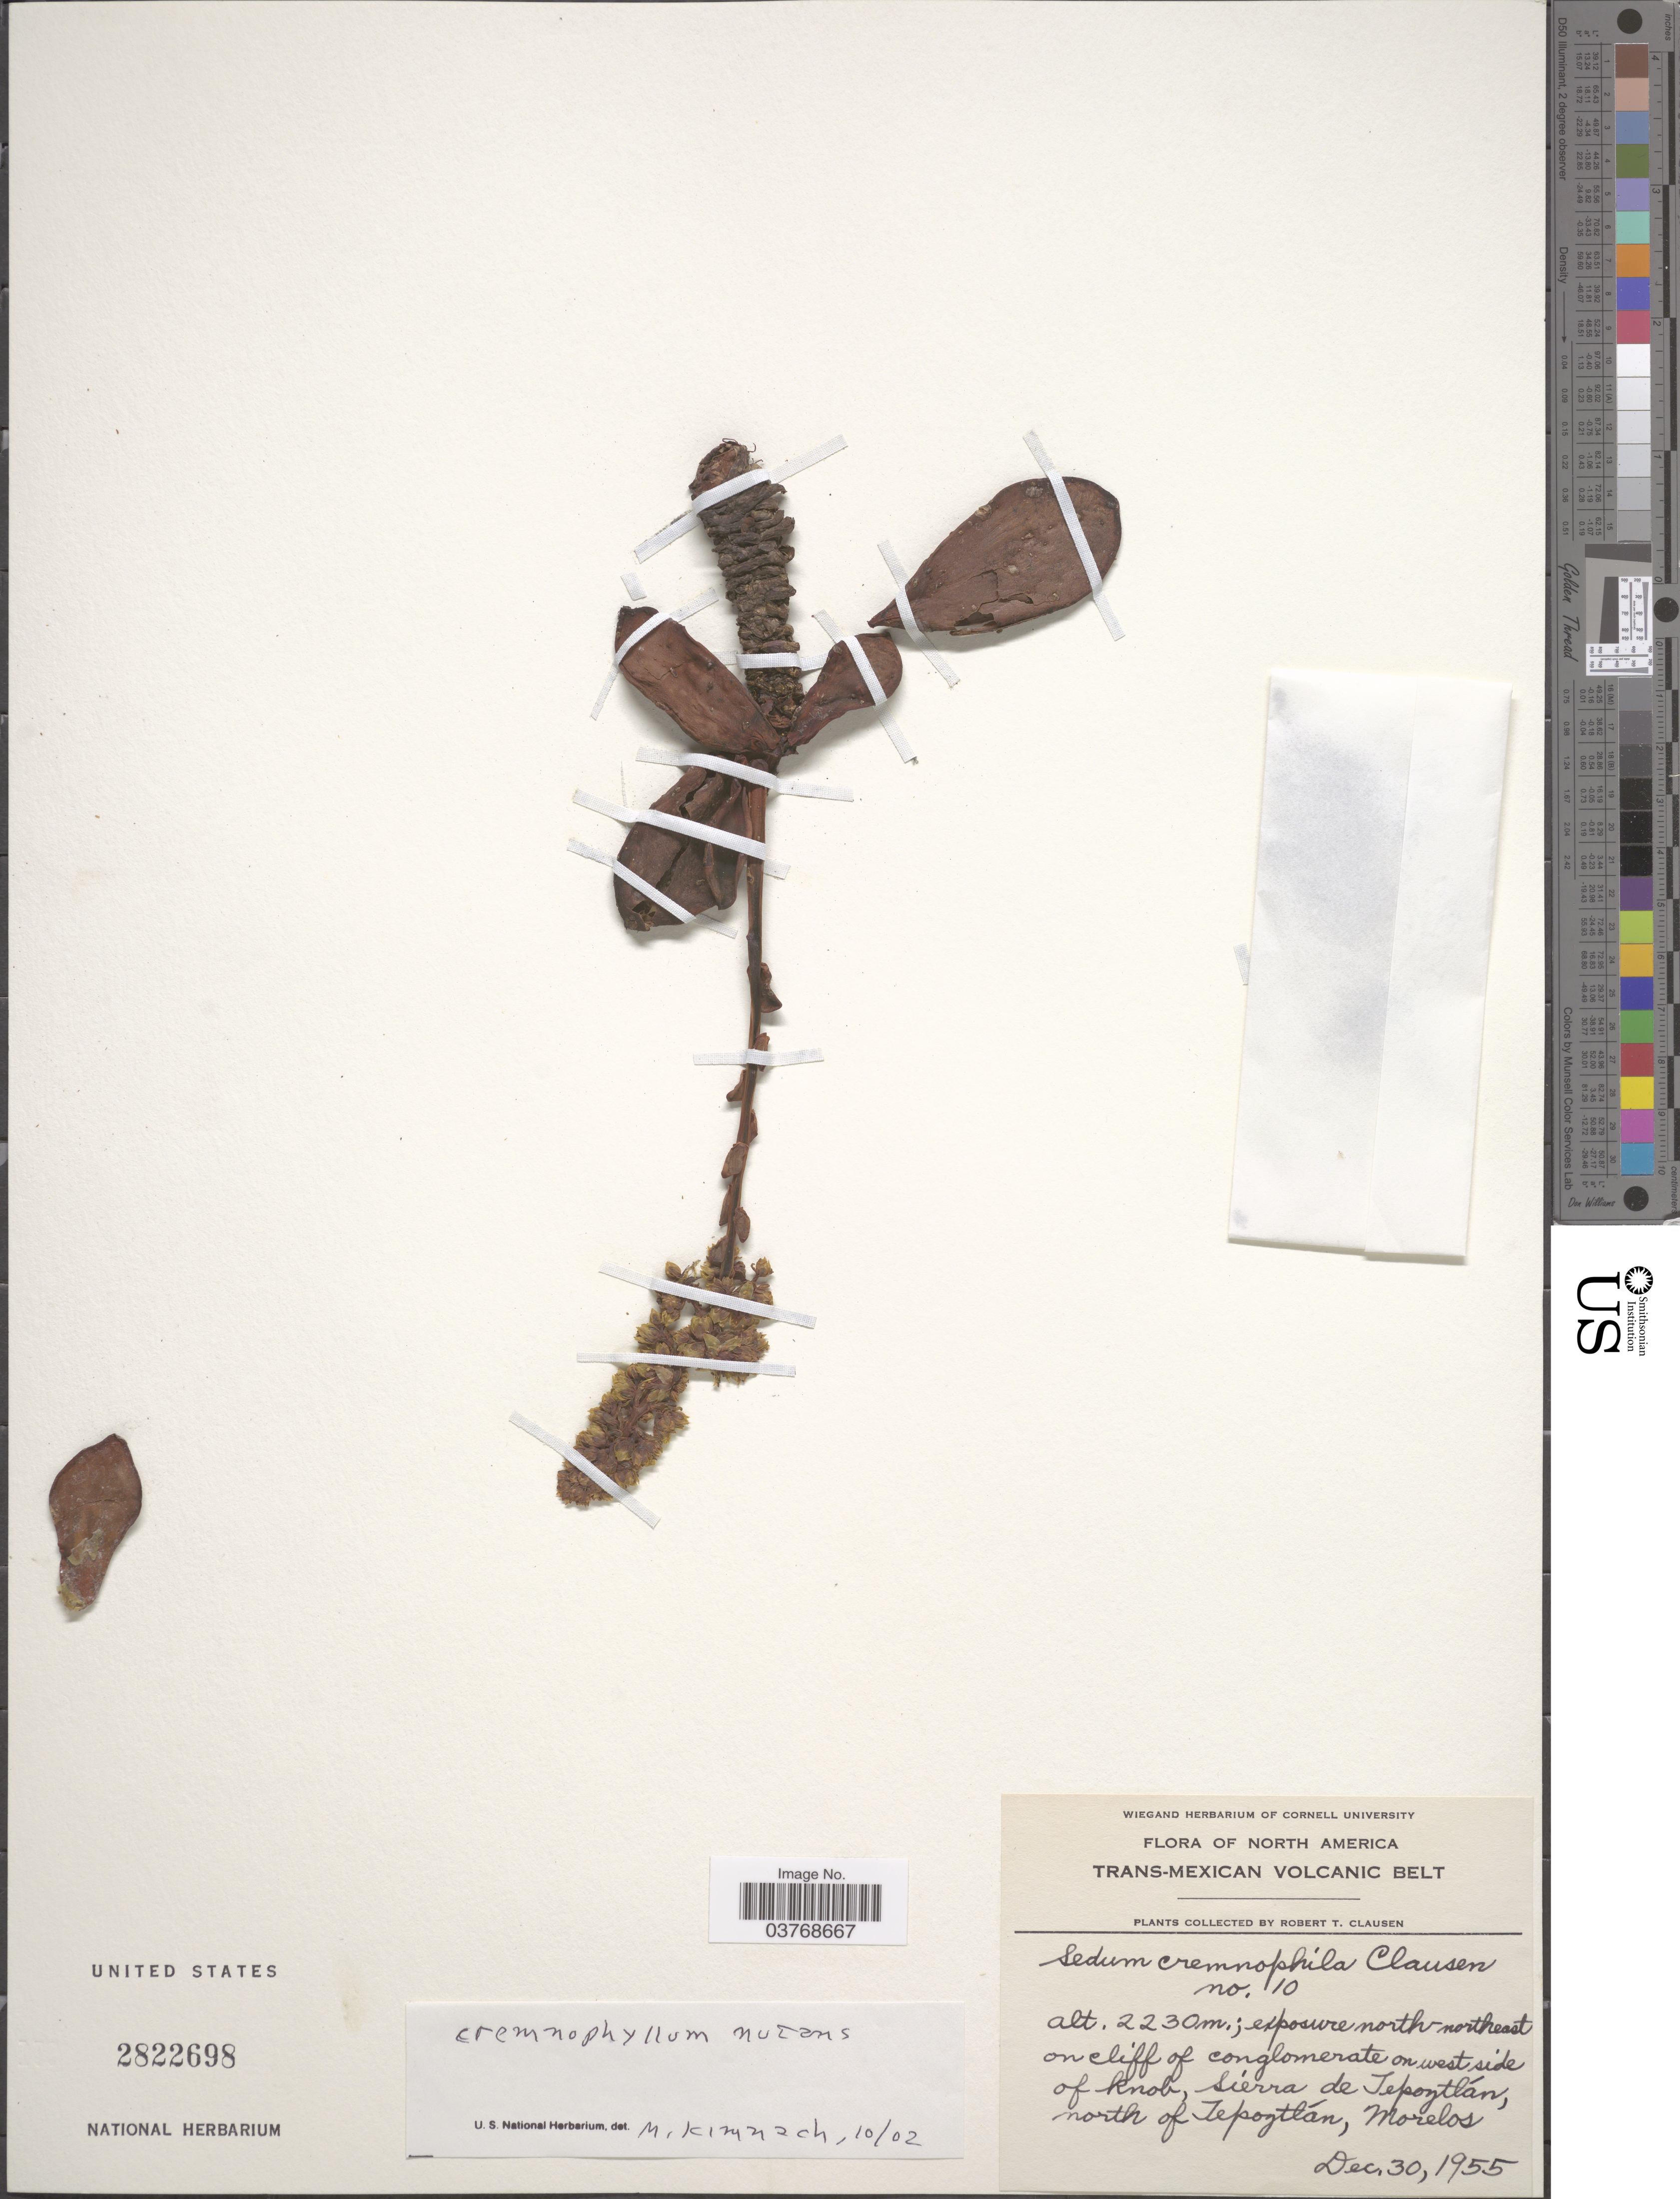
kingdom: Plantae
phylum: Tracheophyta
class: Magnoliopsida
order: Saxifragales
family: Crassulaceae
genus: Cremnophila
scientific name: Cremnophila nutans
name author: (Rose) Rose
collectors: R. T. Clausen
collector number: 10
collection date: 1955-12-30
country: Mexico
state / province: Morelos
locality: Trans-Mexican Volcanic Belt. Sierra de Tepontlán, north of Tepontlán.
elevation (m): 2230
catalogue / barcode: US 2822698